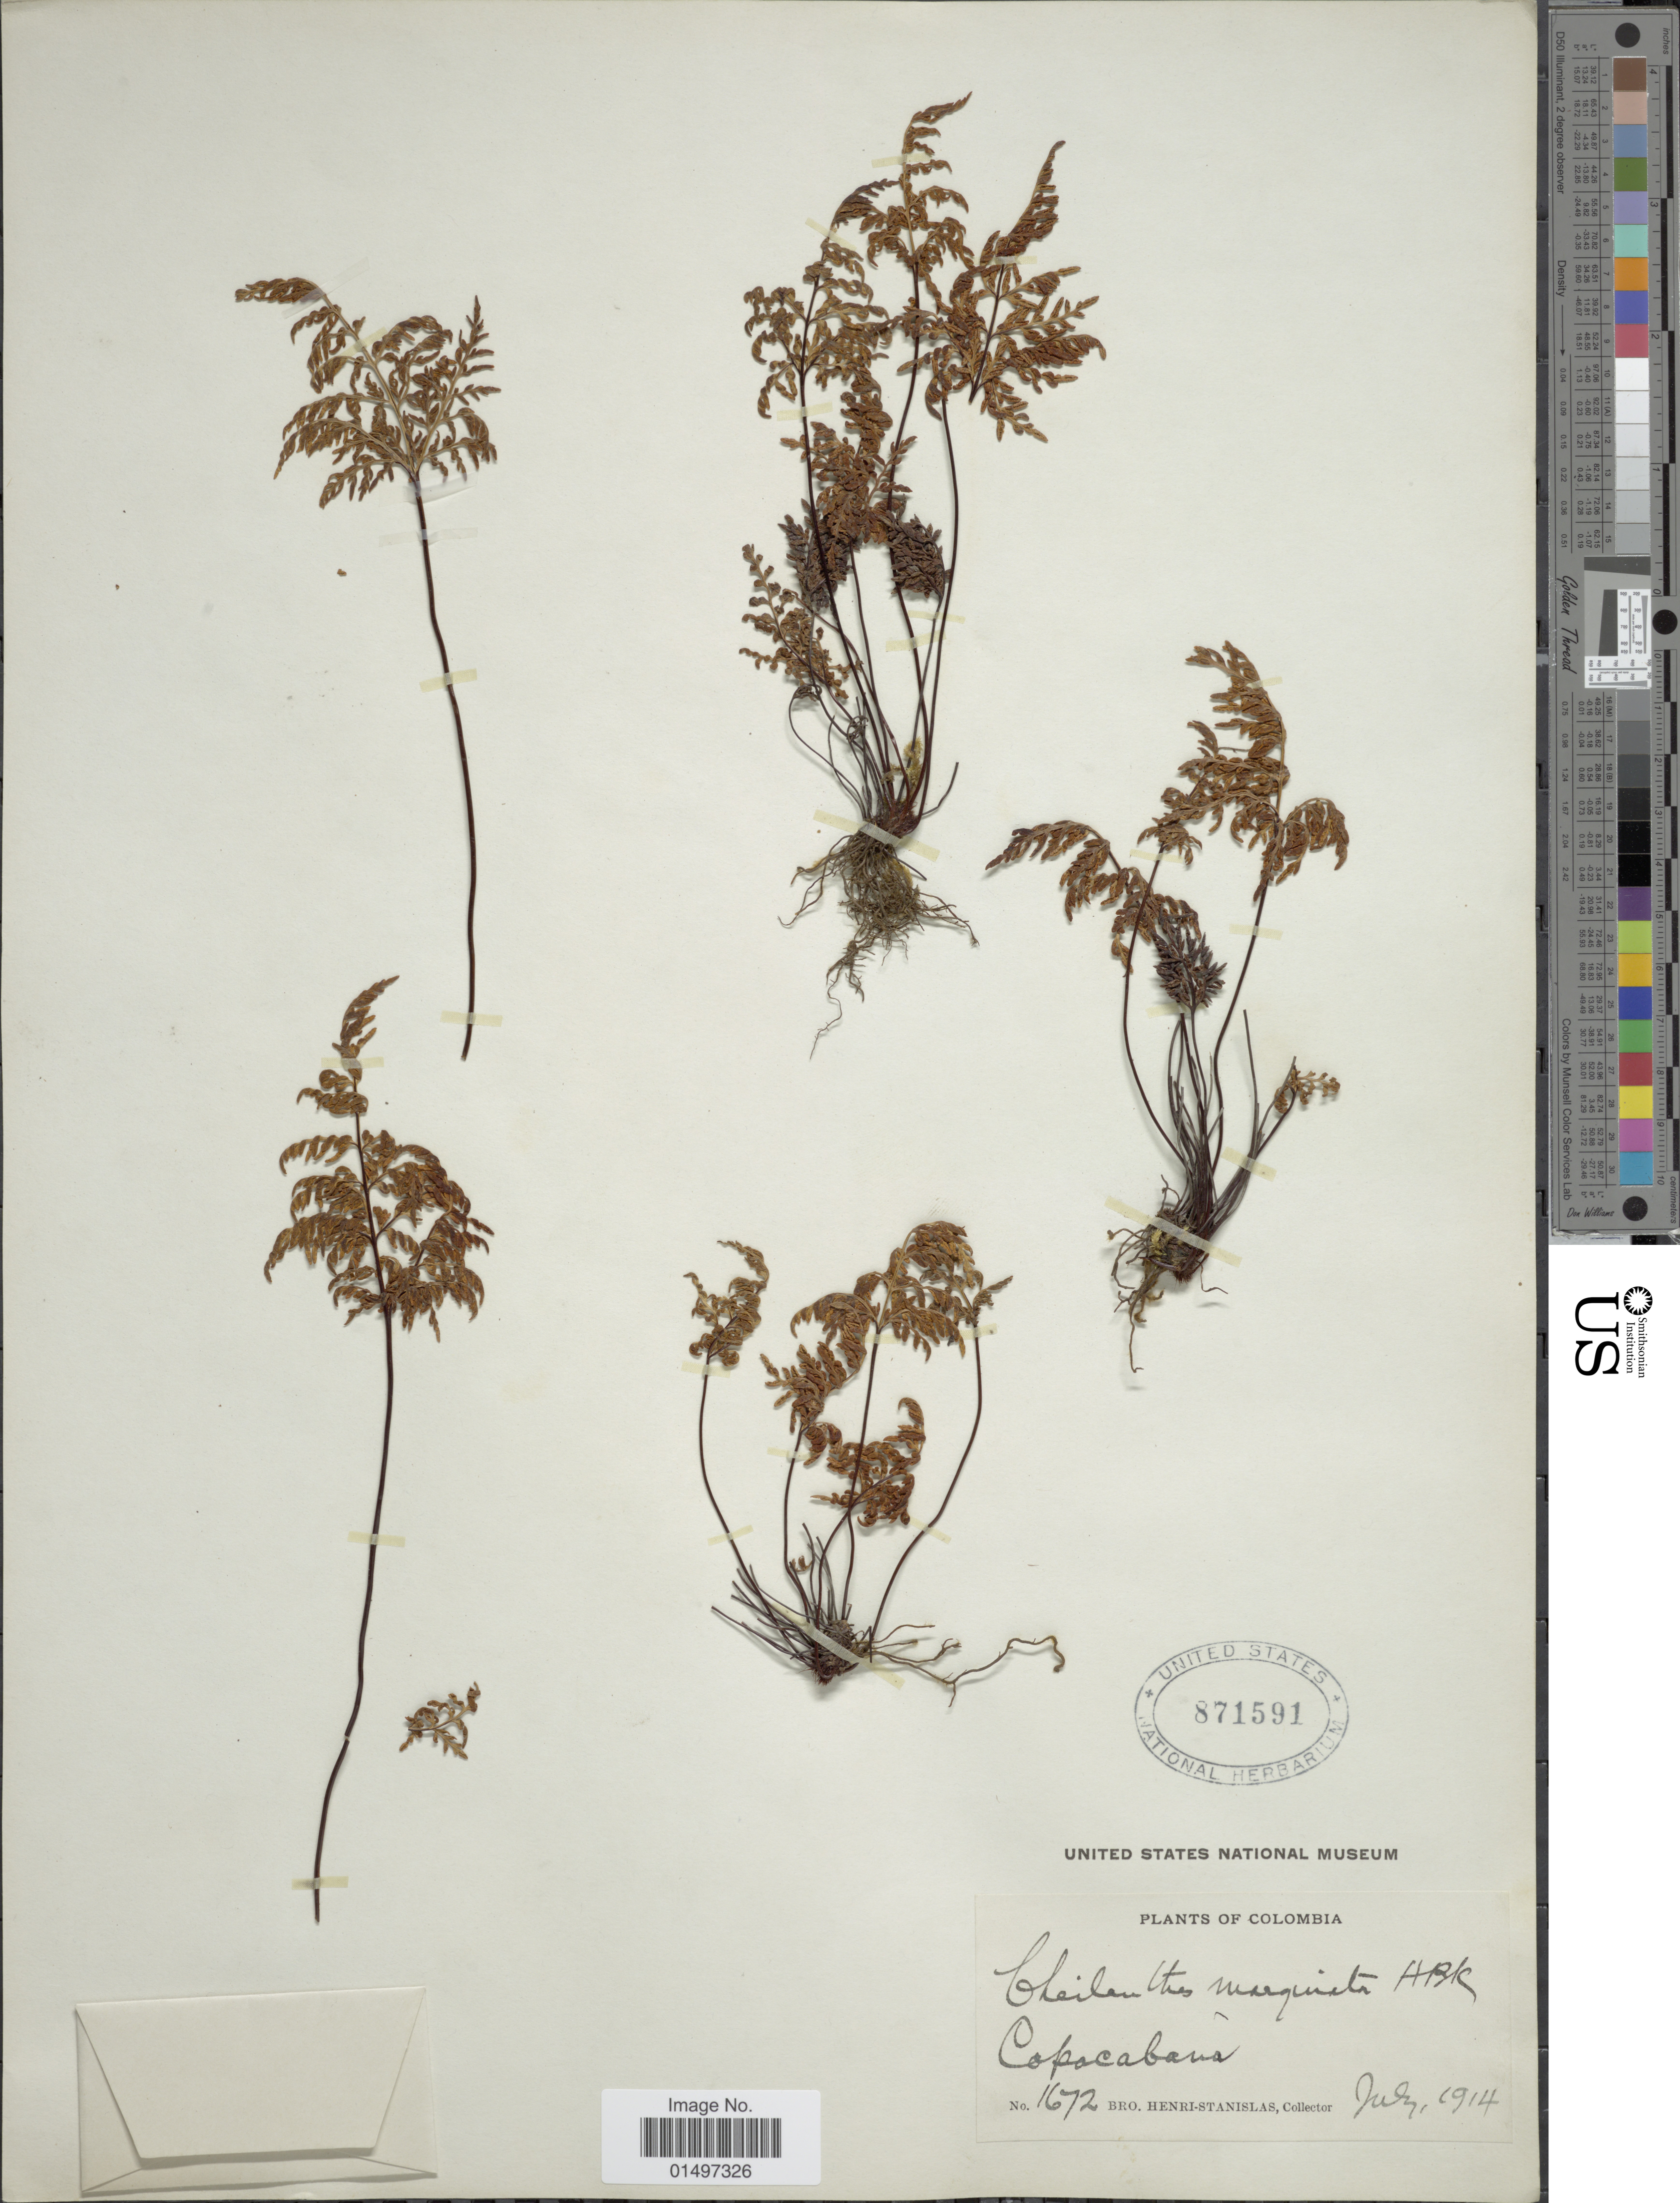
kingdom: Plantae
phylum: Tracheophyta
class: Polypodiopsida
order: Polypodiales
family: Pteridaceae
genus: Gaga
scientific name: Gaga marginata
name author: (Kunth) Fay W. Li & Windham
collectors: Henri-Stanislas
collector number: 1672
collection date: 1914-07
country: Colombia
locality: Copacabana.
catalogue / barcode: US 871591